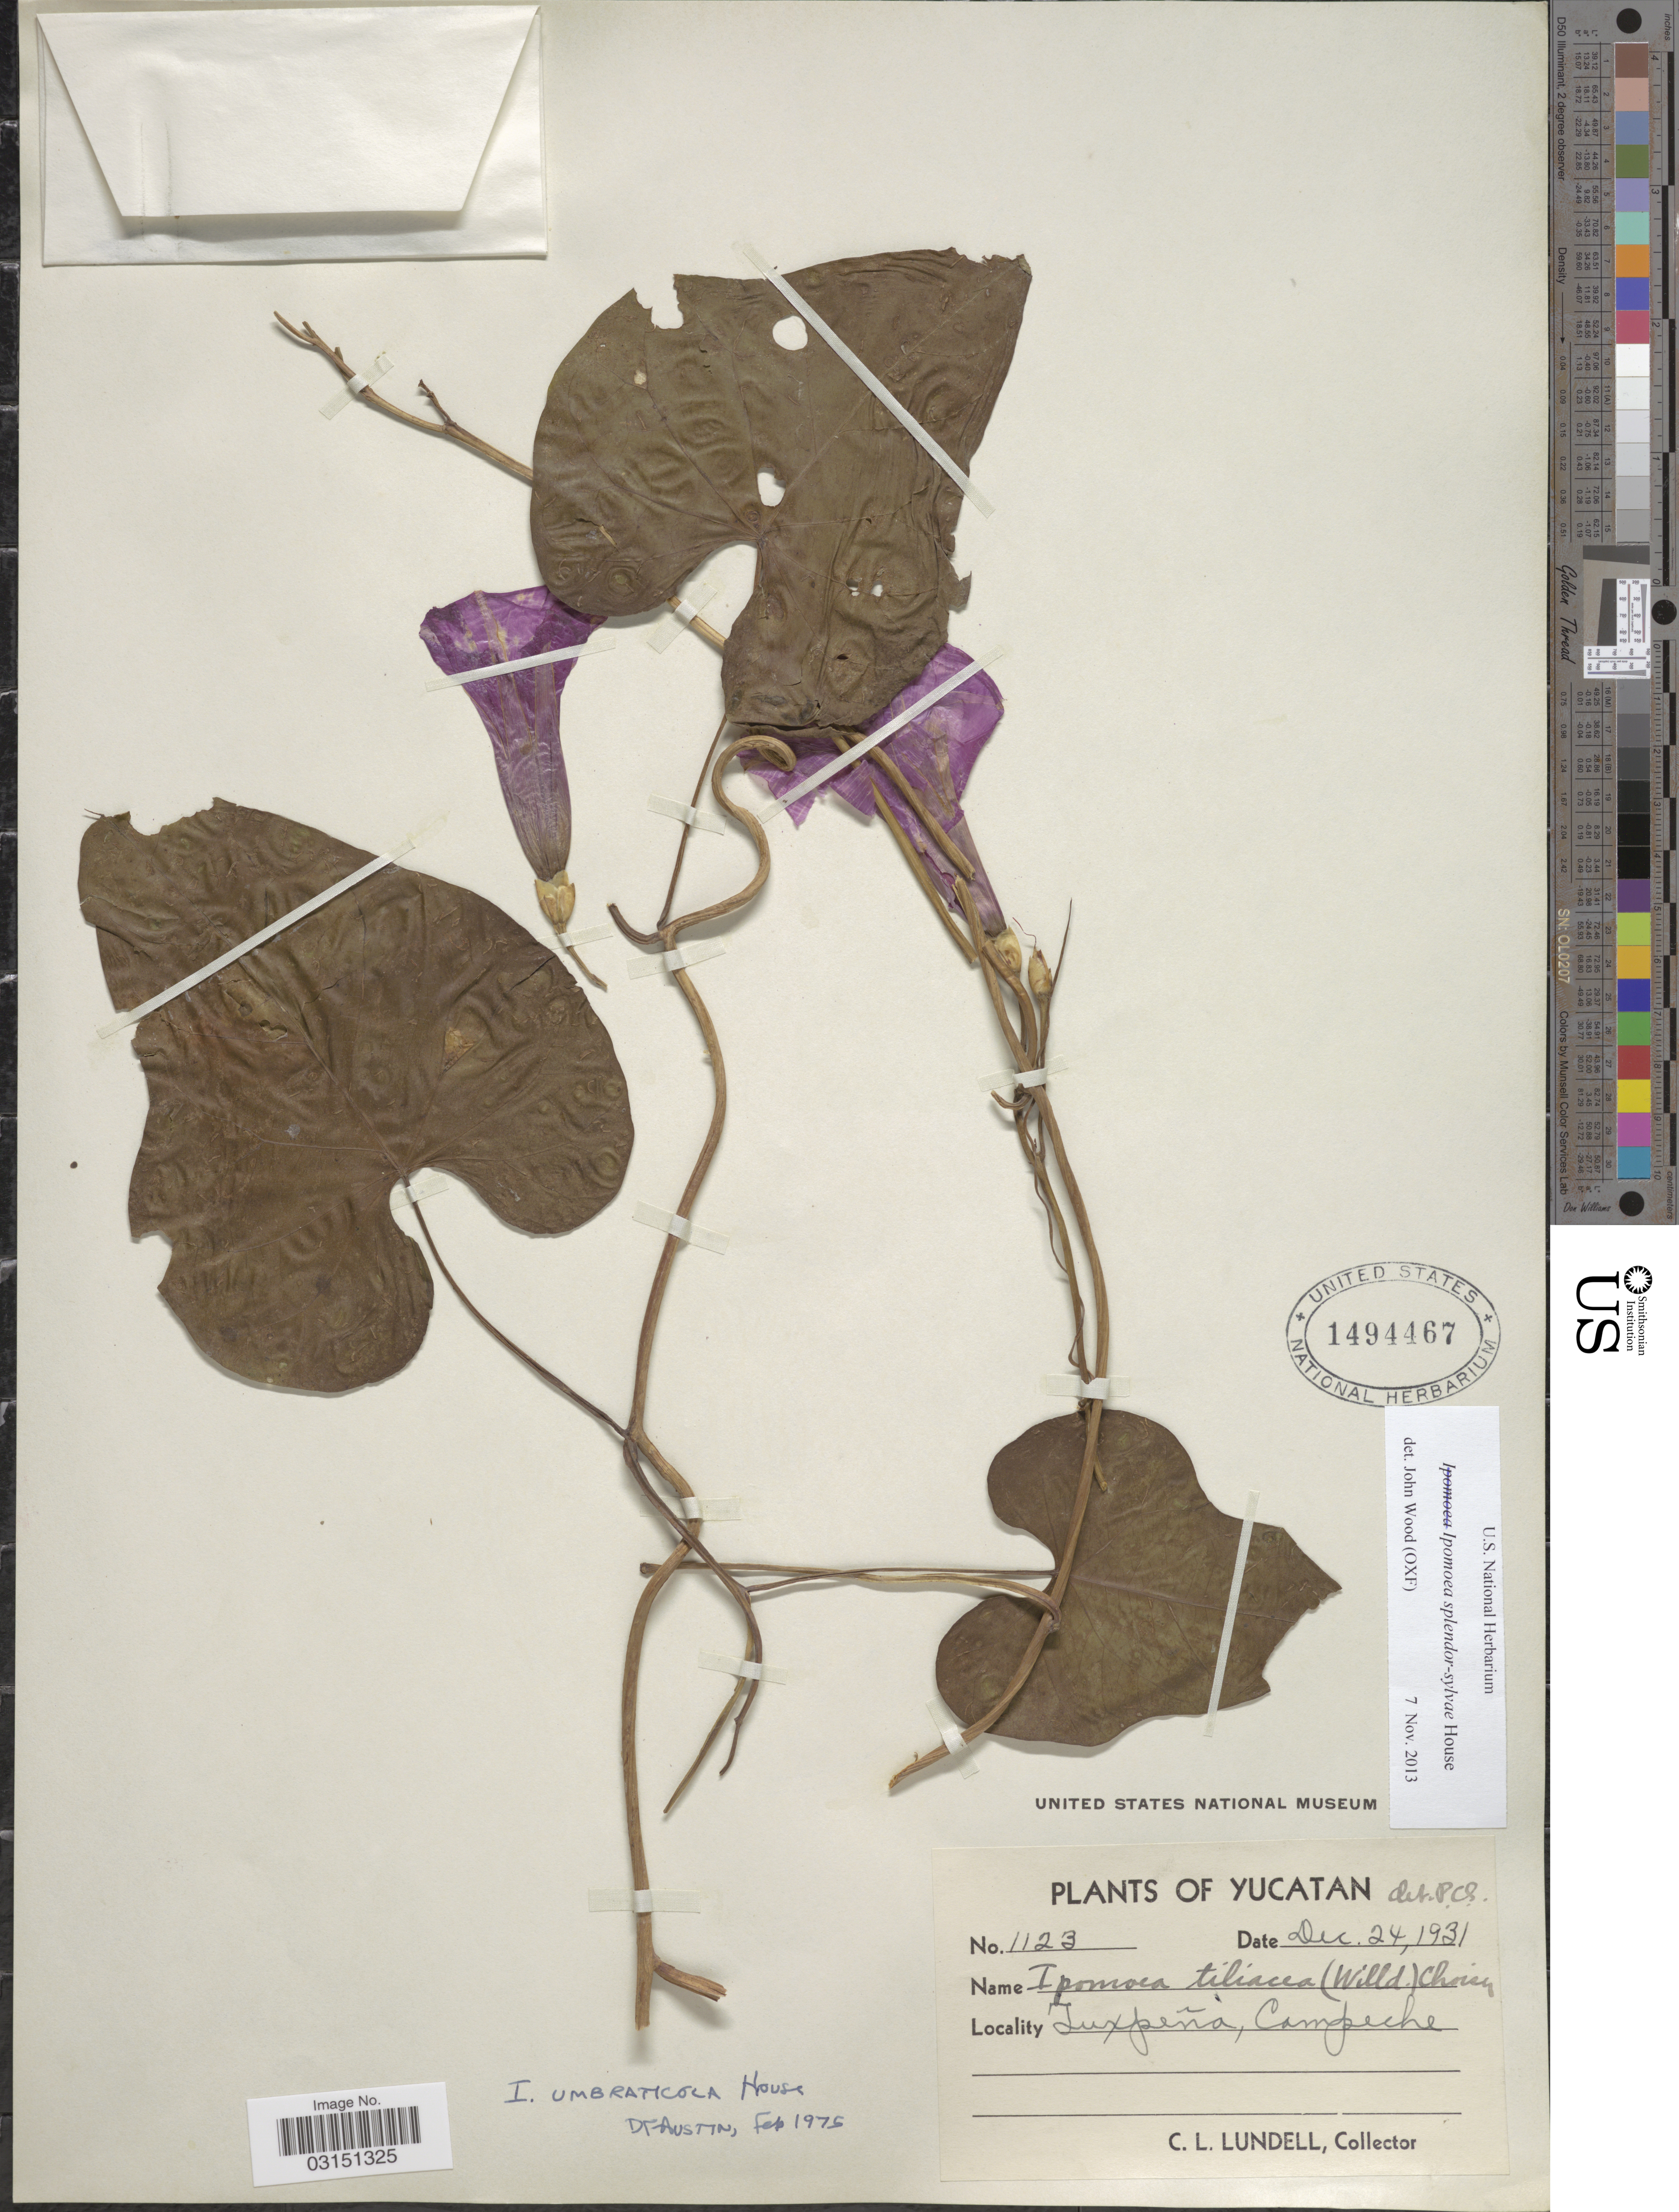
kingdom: Plantae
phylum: Tracheophyta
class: Magnoliopsida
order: Solanales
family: Convolvulaceae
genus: Ipomoea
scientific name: Ipomoea splendor-sylvae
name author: House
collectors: C. L. Lundell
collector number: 1123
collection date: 1931-12-24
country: Mexico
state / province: Campeche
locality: Tuxpeña.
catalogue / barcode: US 1494467